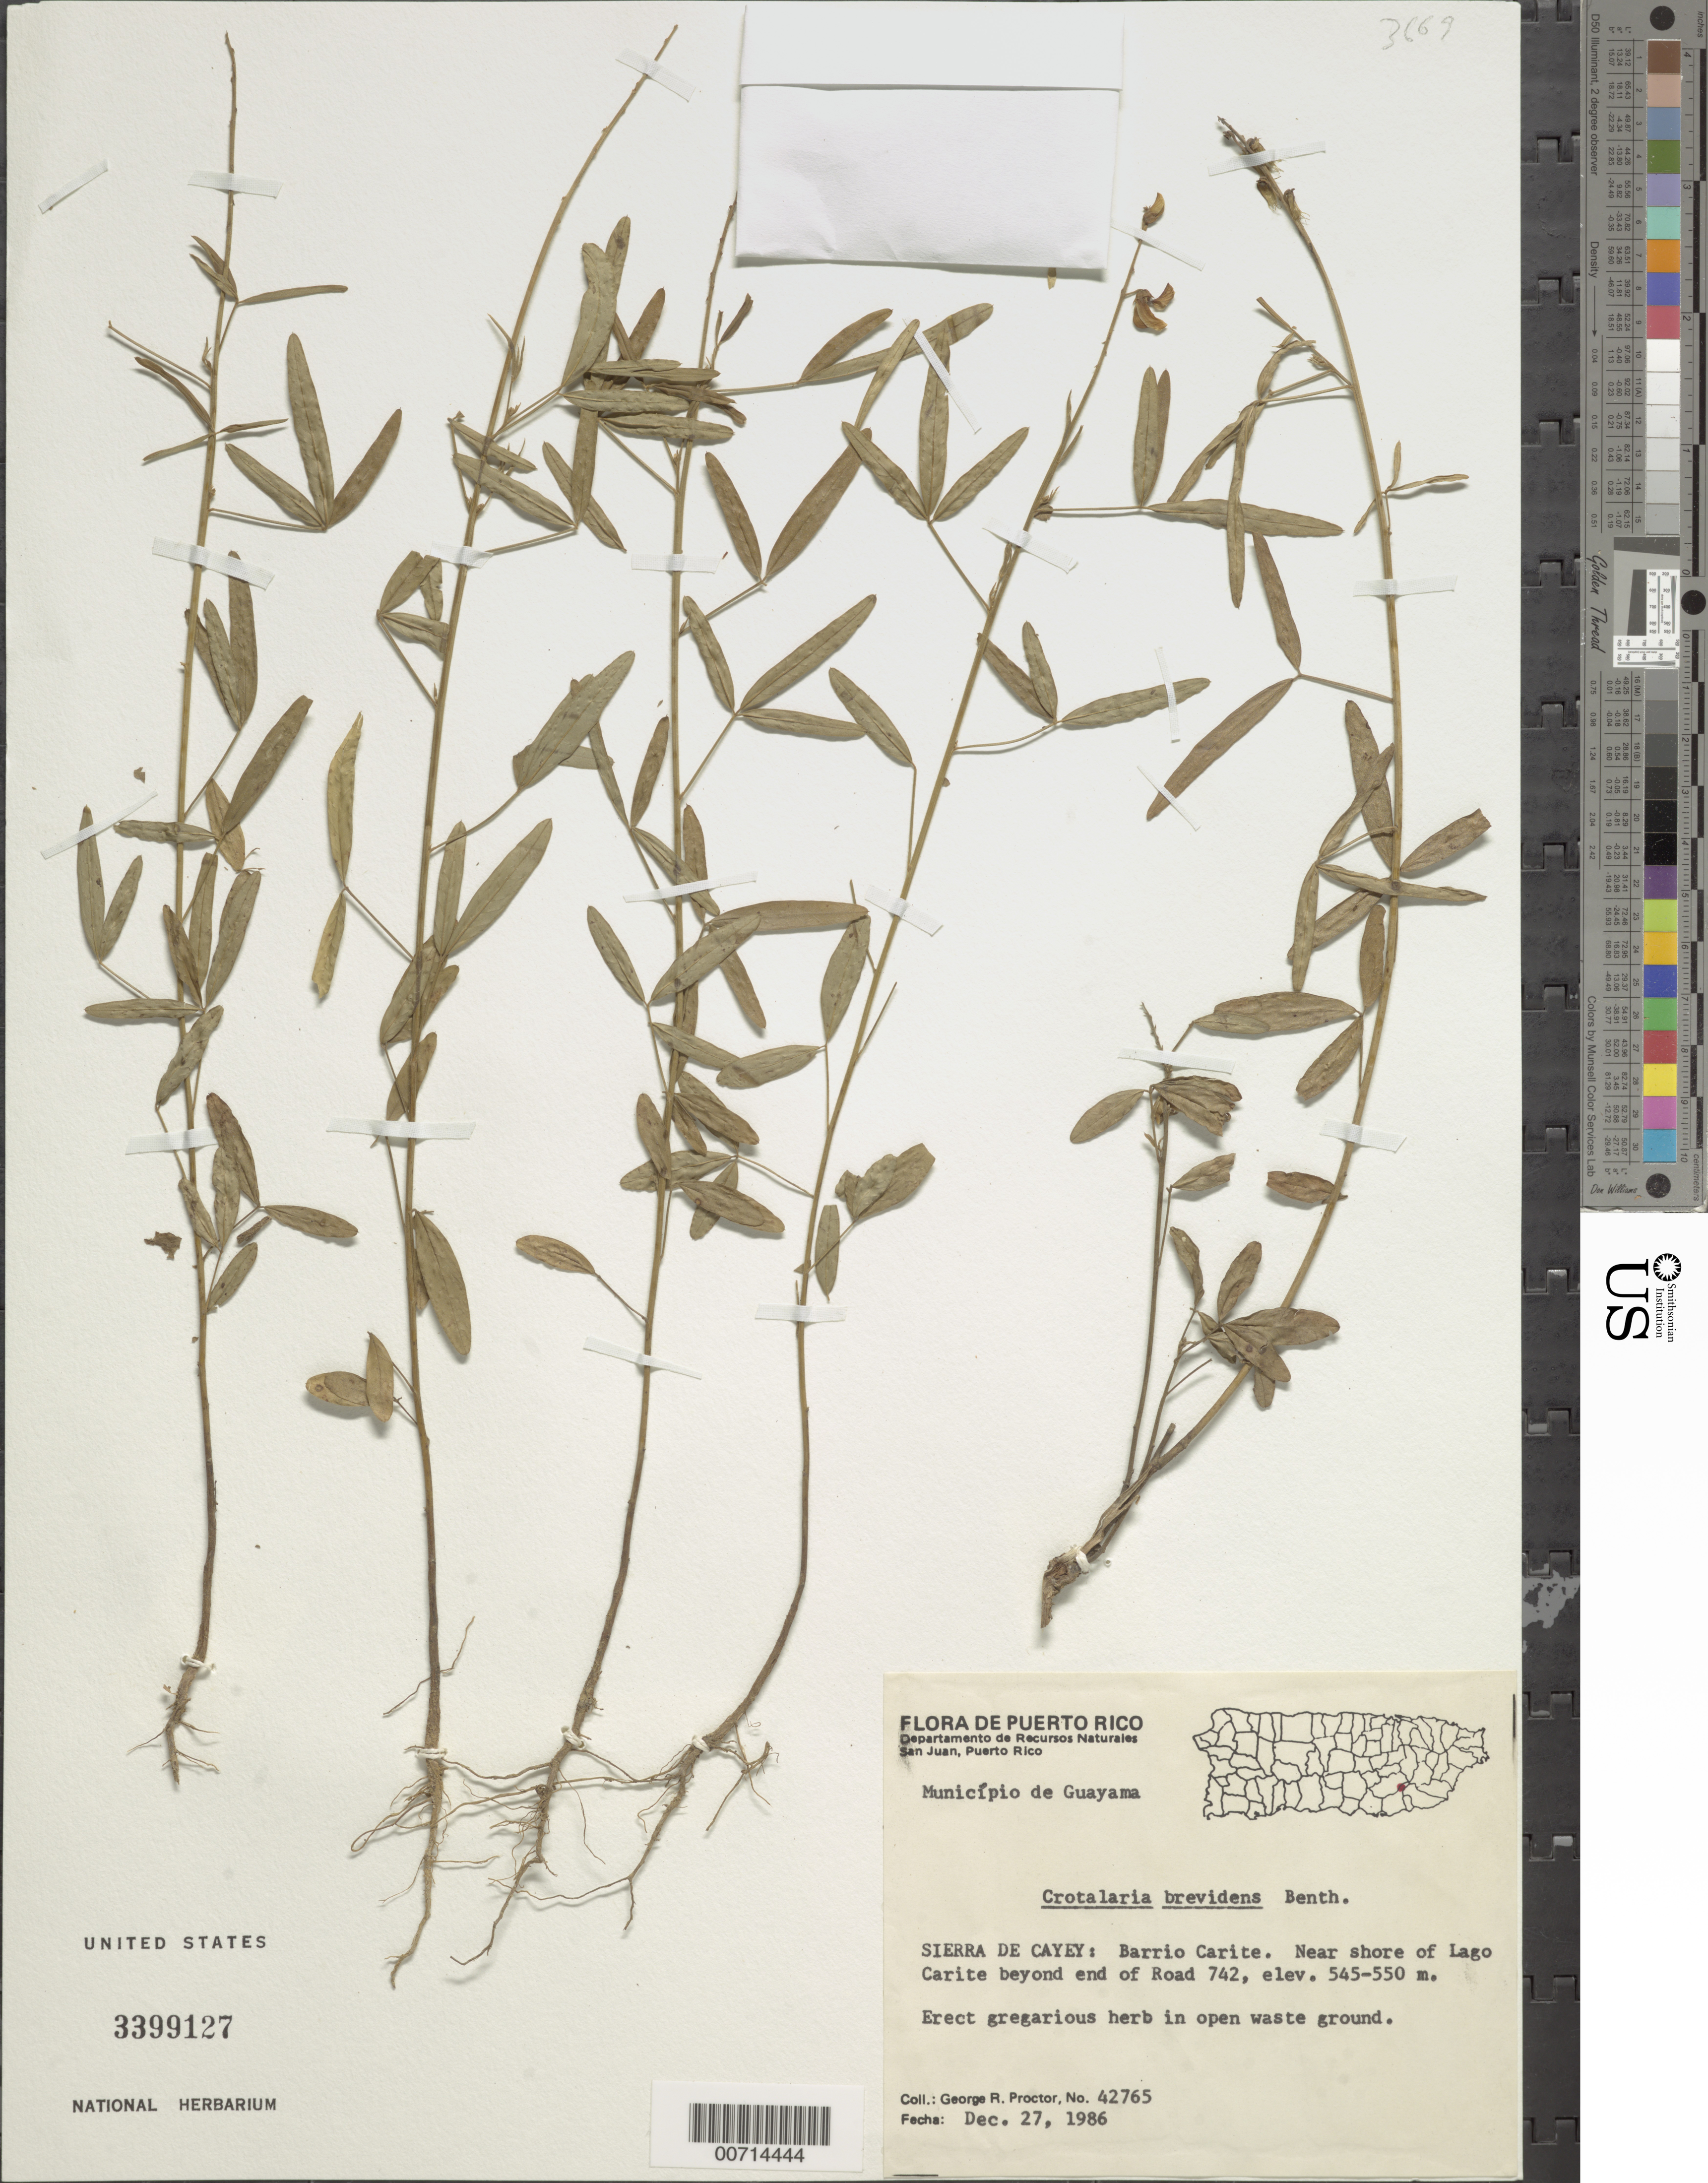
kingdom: Plantae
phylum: Tracheophyta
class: Magnoliopsida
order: Fabales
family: Fabaceae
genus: Crotalaria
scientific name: Crotalaria brevidens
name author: Benth.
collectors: G. R. Proctor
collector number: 42765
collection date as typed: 27 Dec 1986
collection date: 1986-12-27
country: Puerto Rico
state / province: Cayey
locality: Guayama, Sierra de Cayey: Barrio Carite, near shore of Lago Carite beyond end of road 742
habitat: Open waste ground, near shore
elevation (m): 545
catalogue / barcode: US 3399127